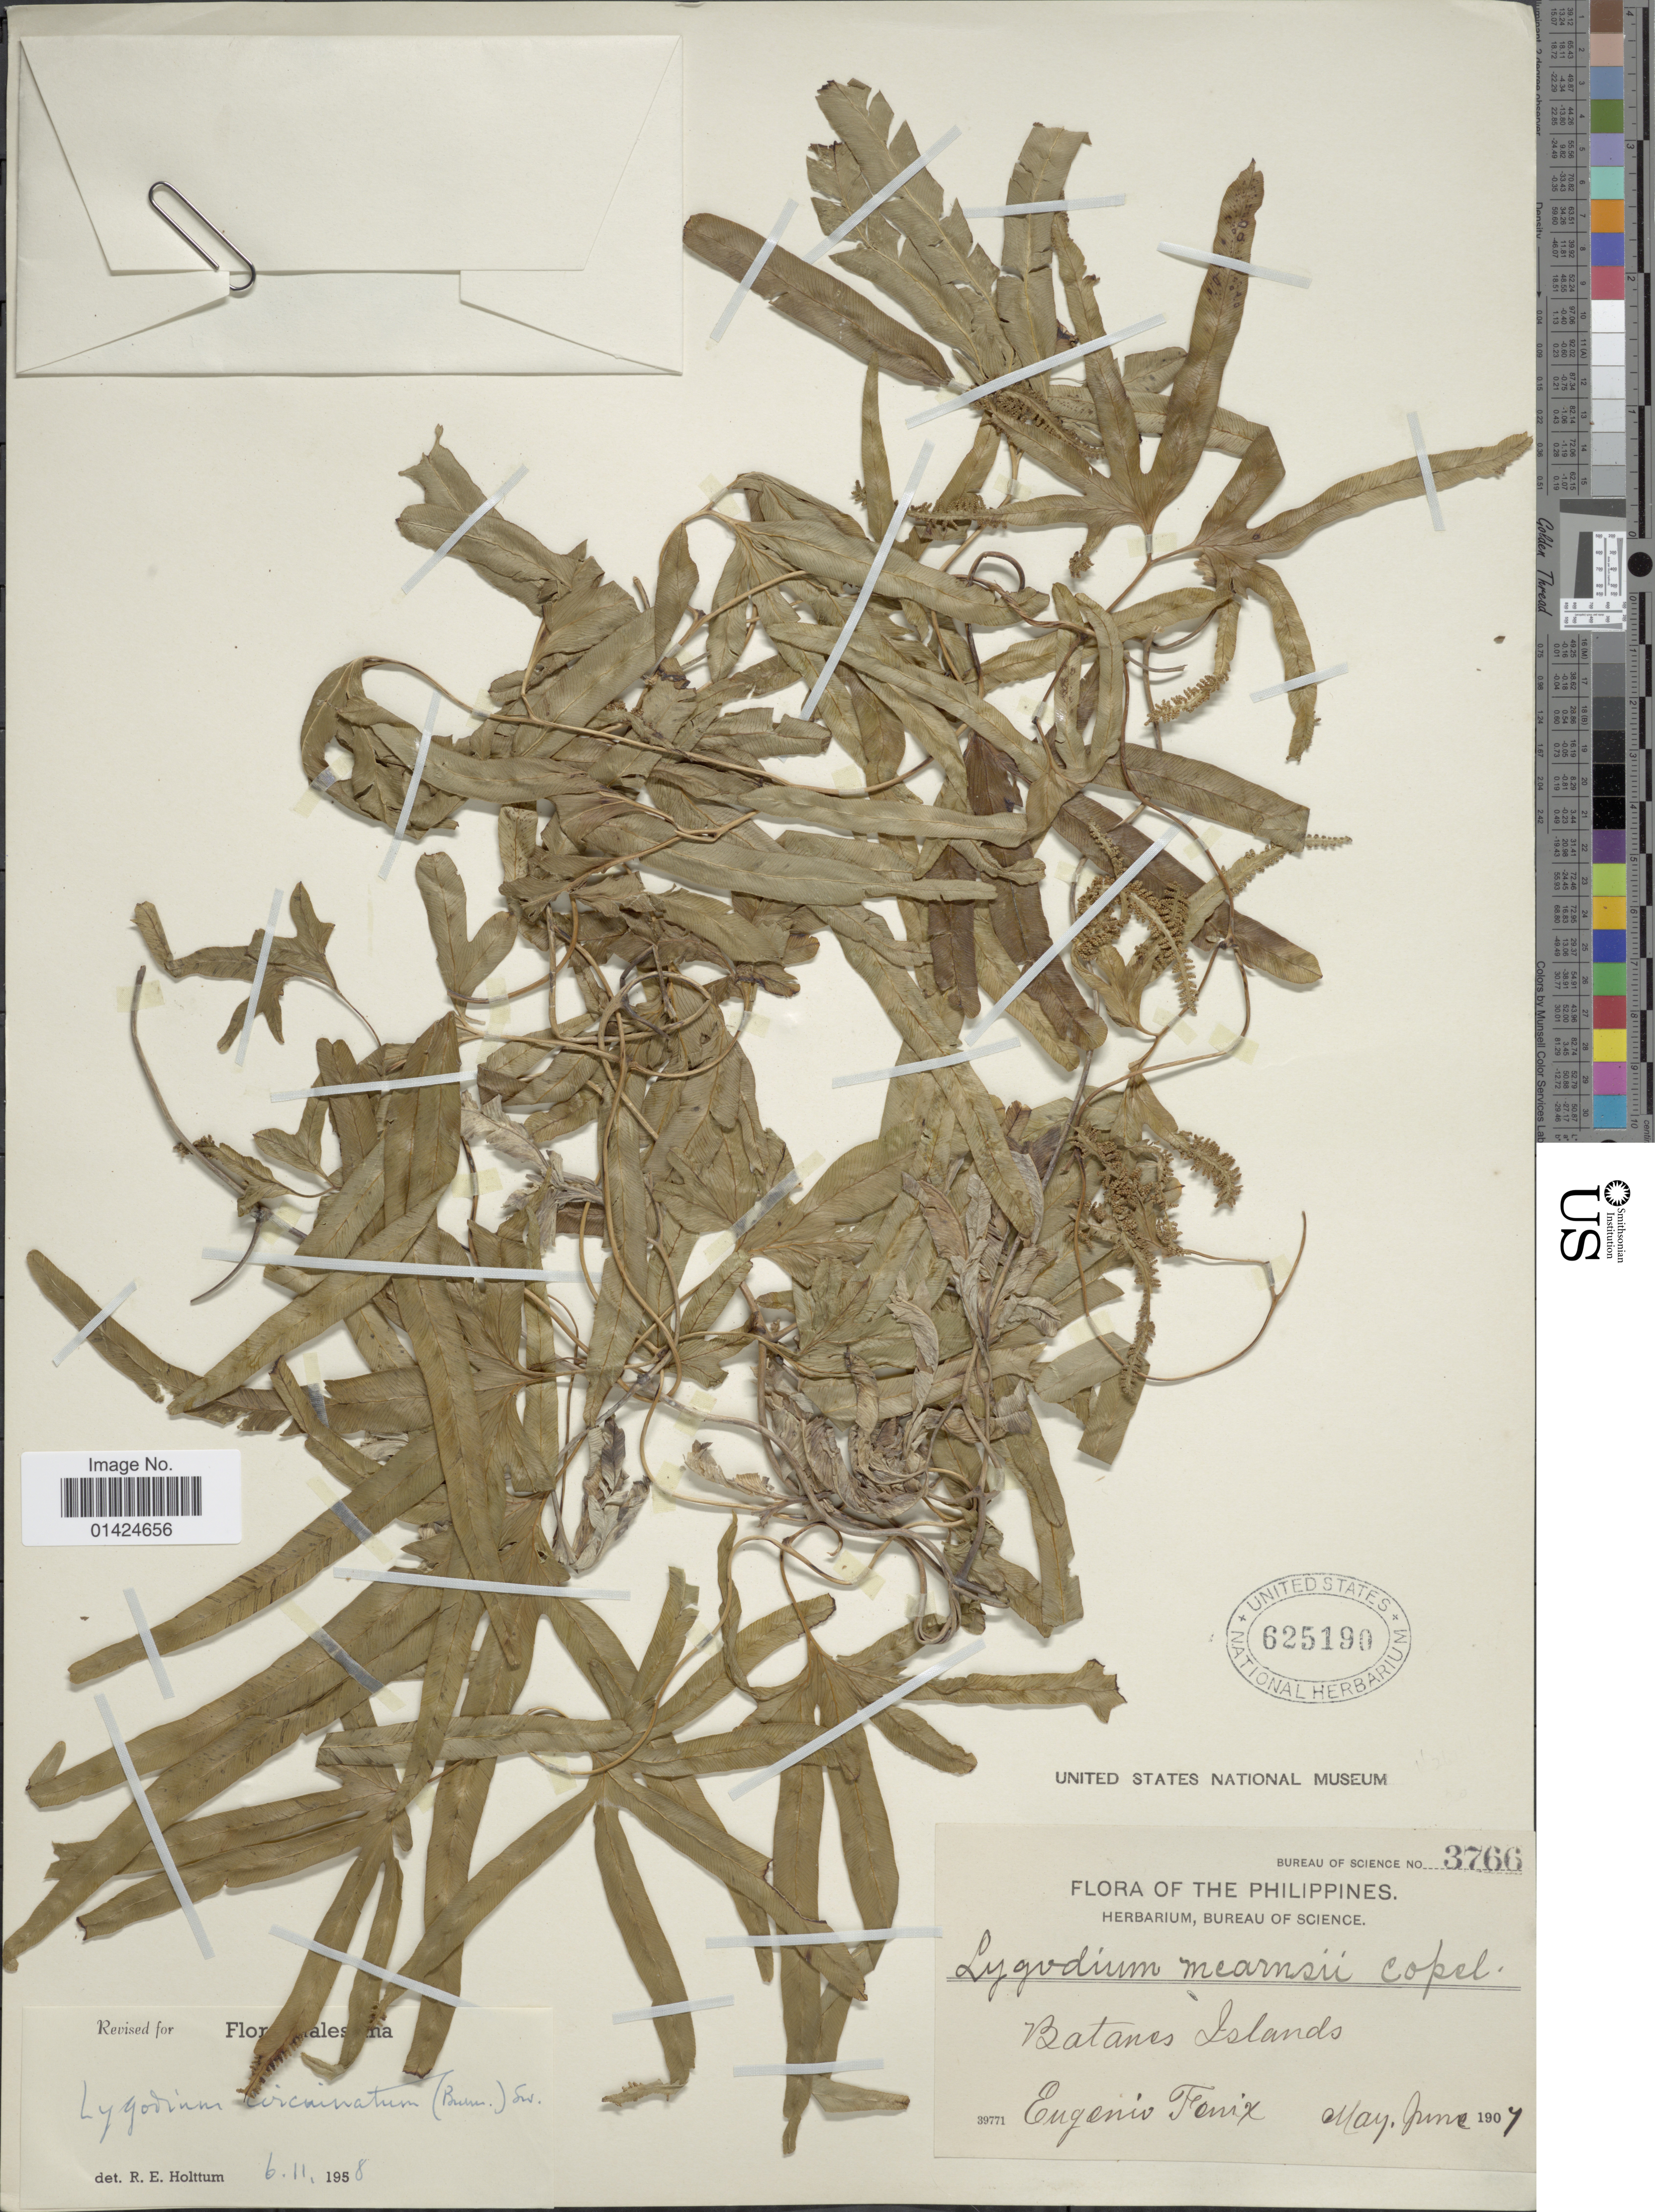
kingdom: Plantae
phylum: Tracheophyta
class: Polypodiopsida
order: Schizaeales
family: Lygodiaceae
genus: Lygodium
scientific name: Lygodium circinnatum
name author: (Burm. f.) Sw.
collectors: E. Fenix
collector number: Bureau of Science 3766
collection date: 1907-05/1907-06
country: Philippines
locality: Batan Island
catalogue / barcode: US 625190